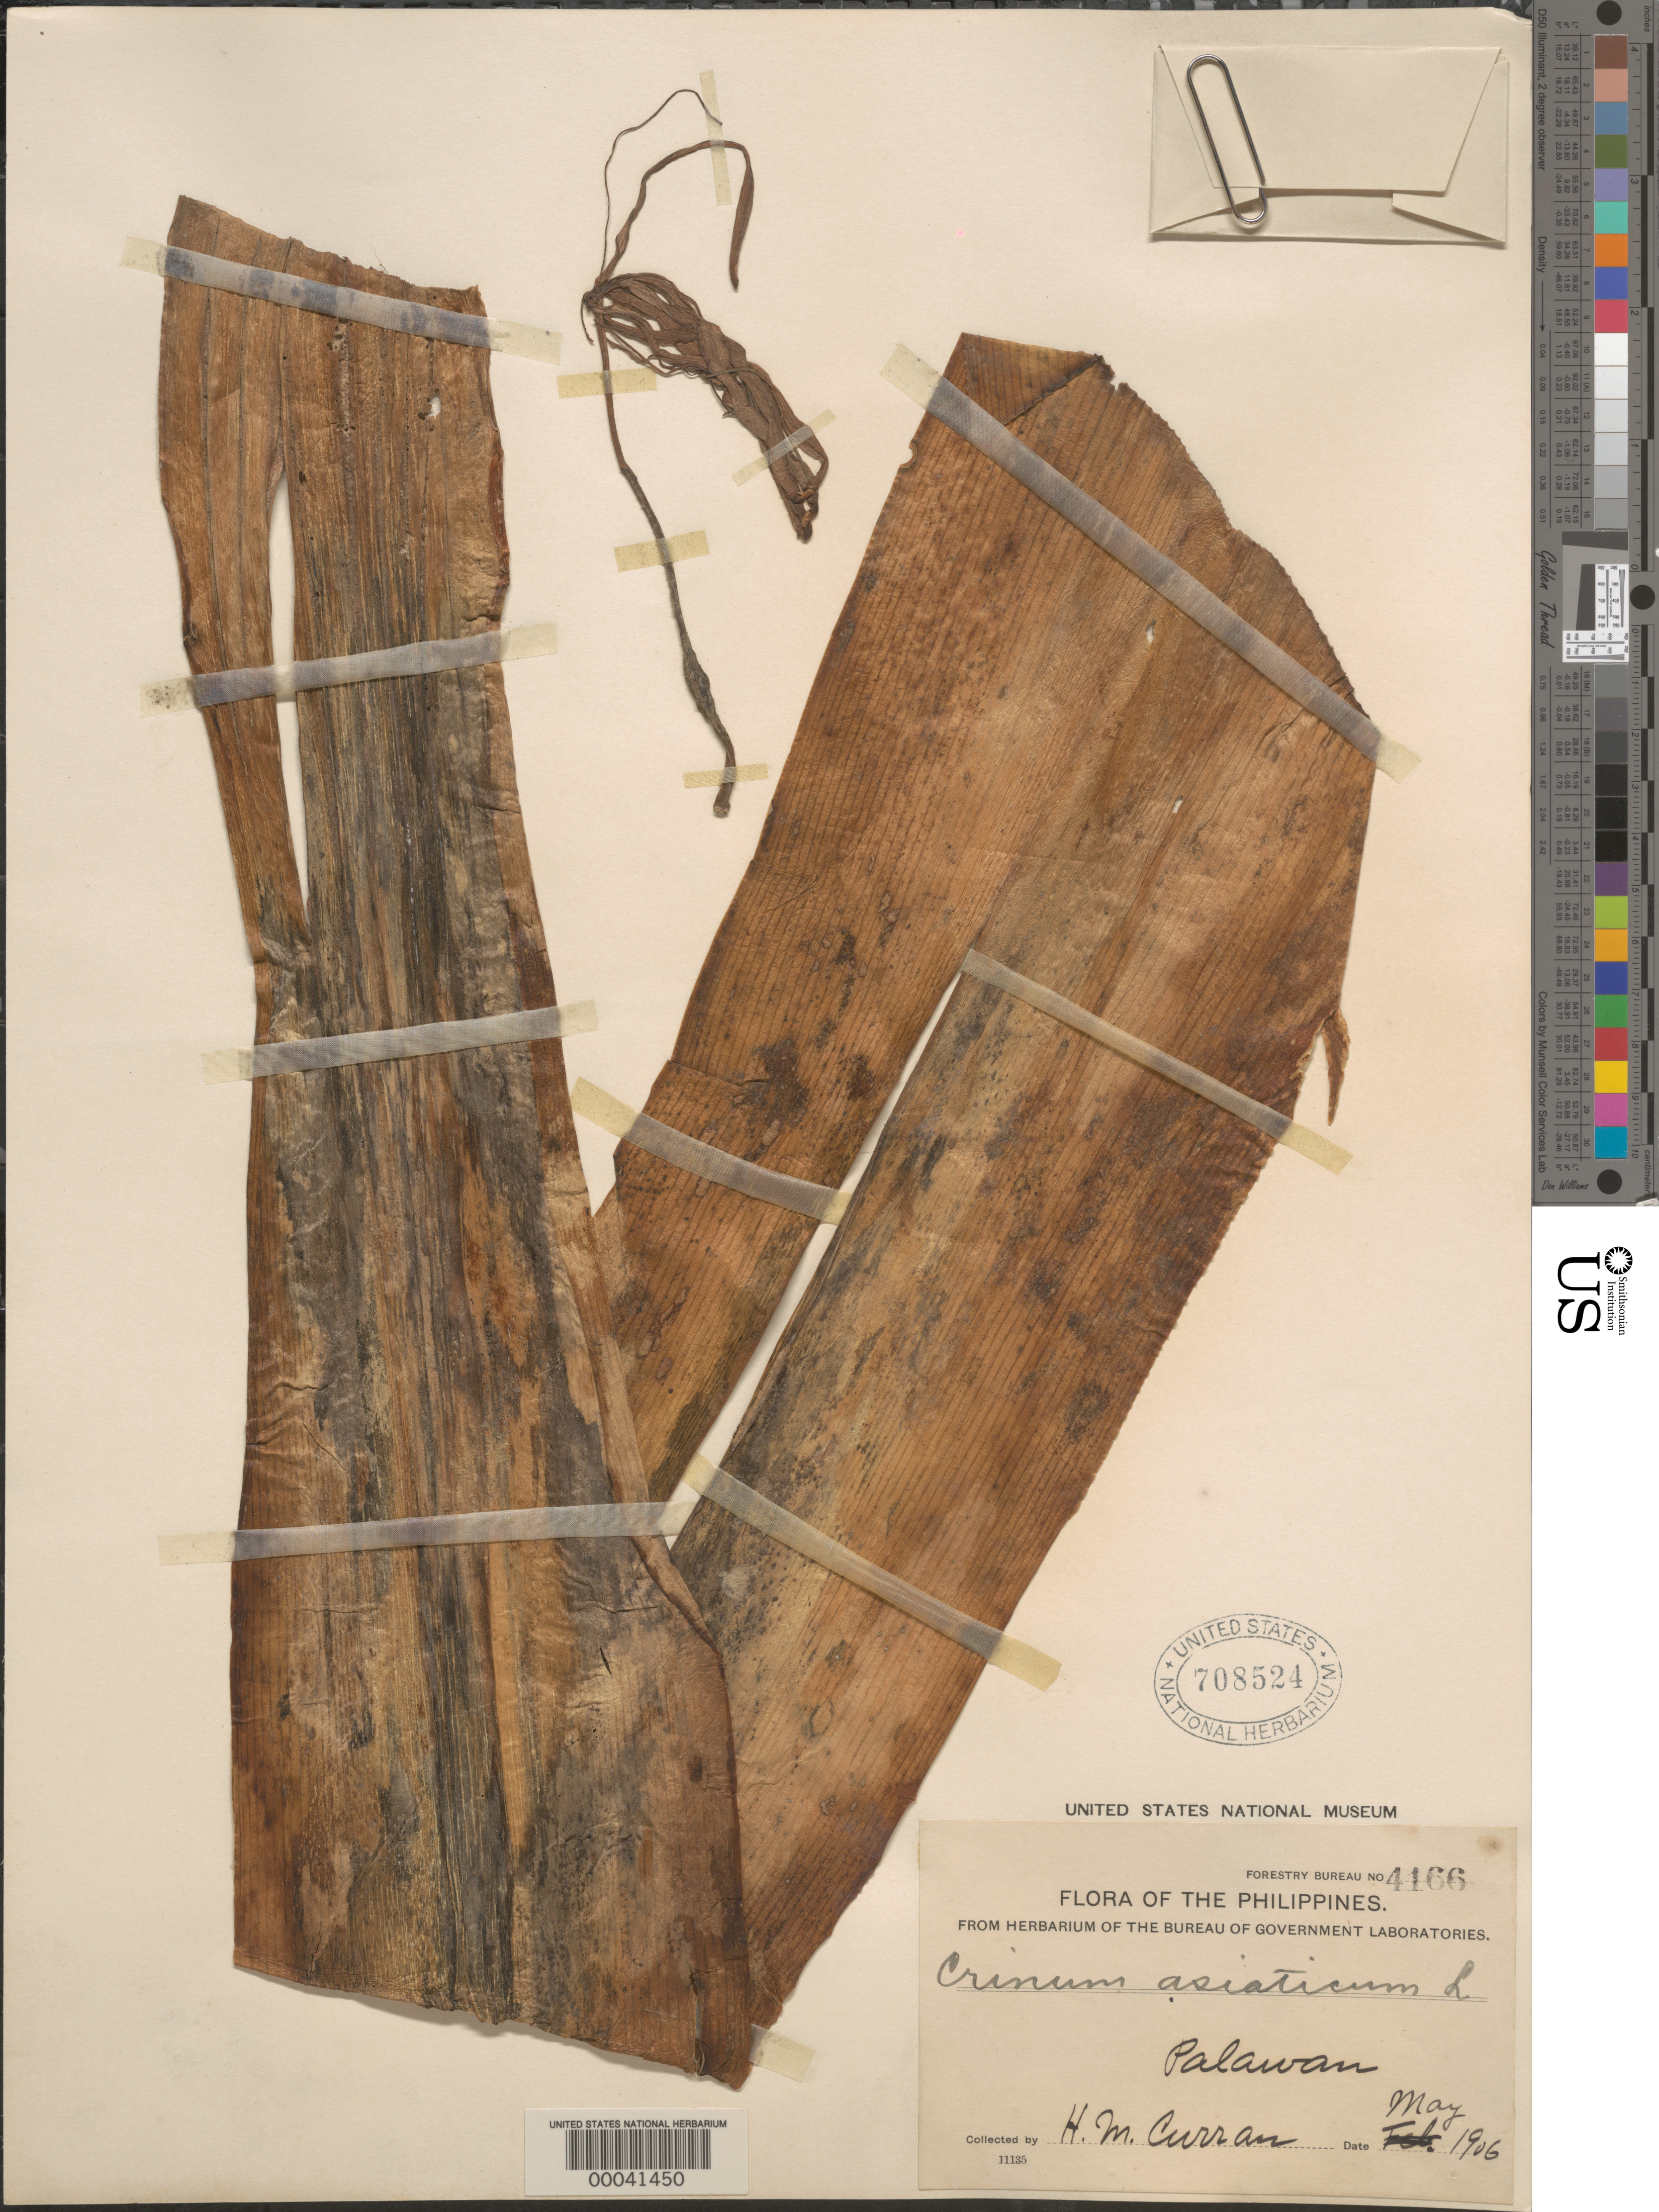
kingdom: Plantae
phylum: Tracheophyta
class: Liliopsida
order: Asparagales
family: Amaryllidaceae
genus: Crinum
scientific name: Crinum asiaticum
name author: L.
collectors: H. M. Curran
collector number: Forestry Bureau 4166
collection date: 1906-05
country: Philippines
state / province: Mimaropa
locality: Palawan.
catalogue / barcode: US 708524